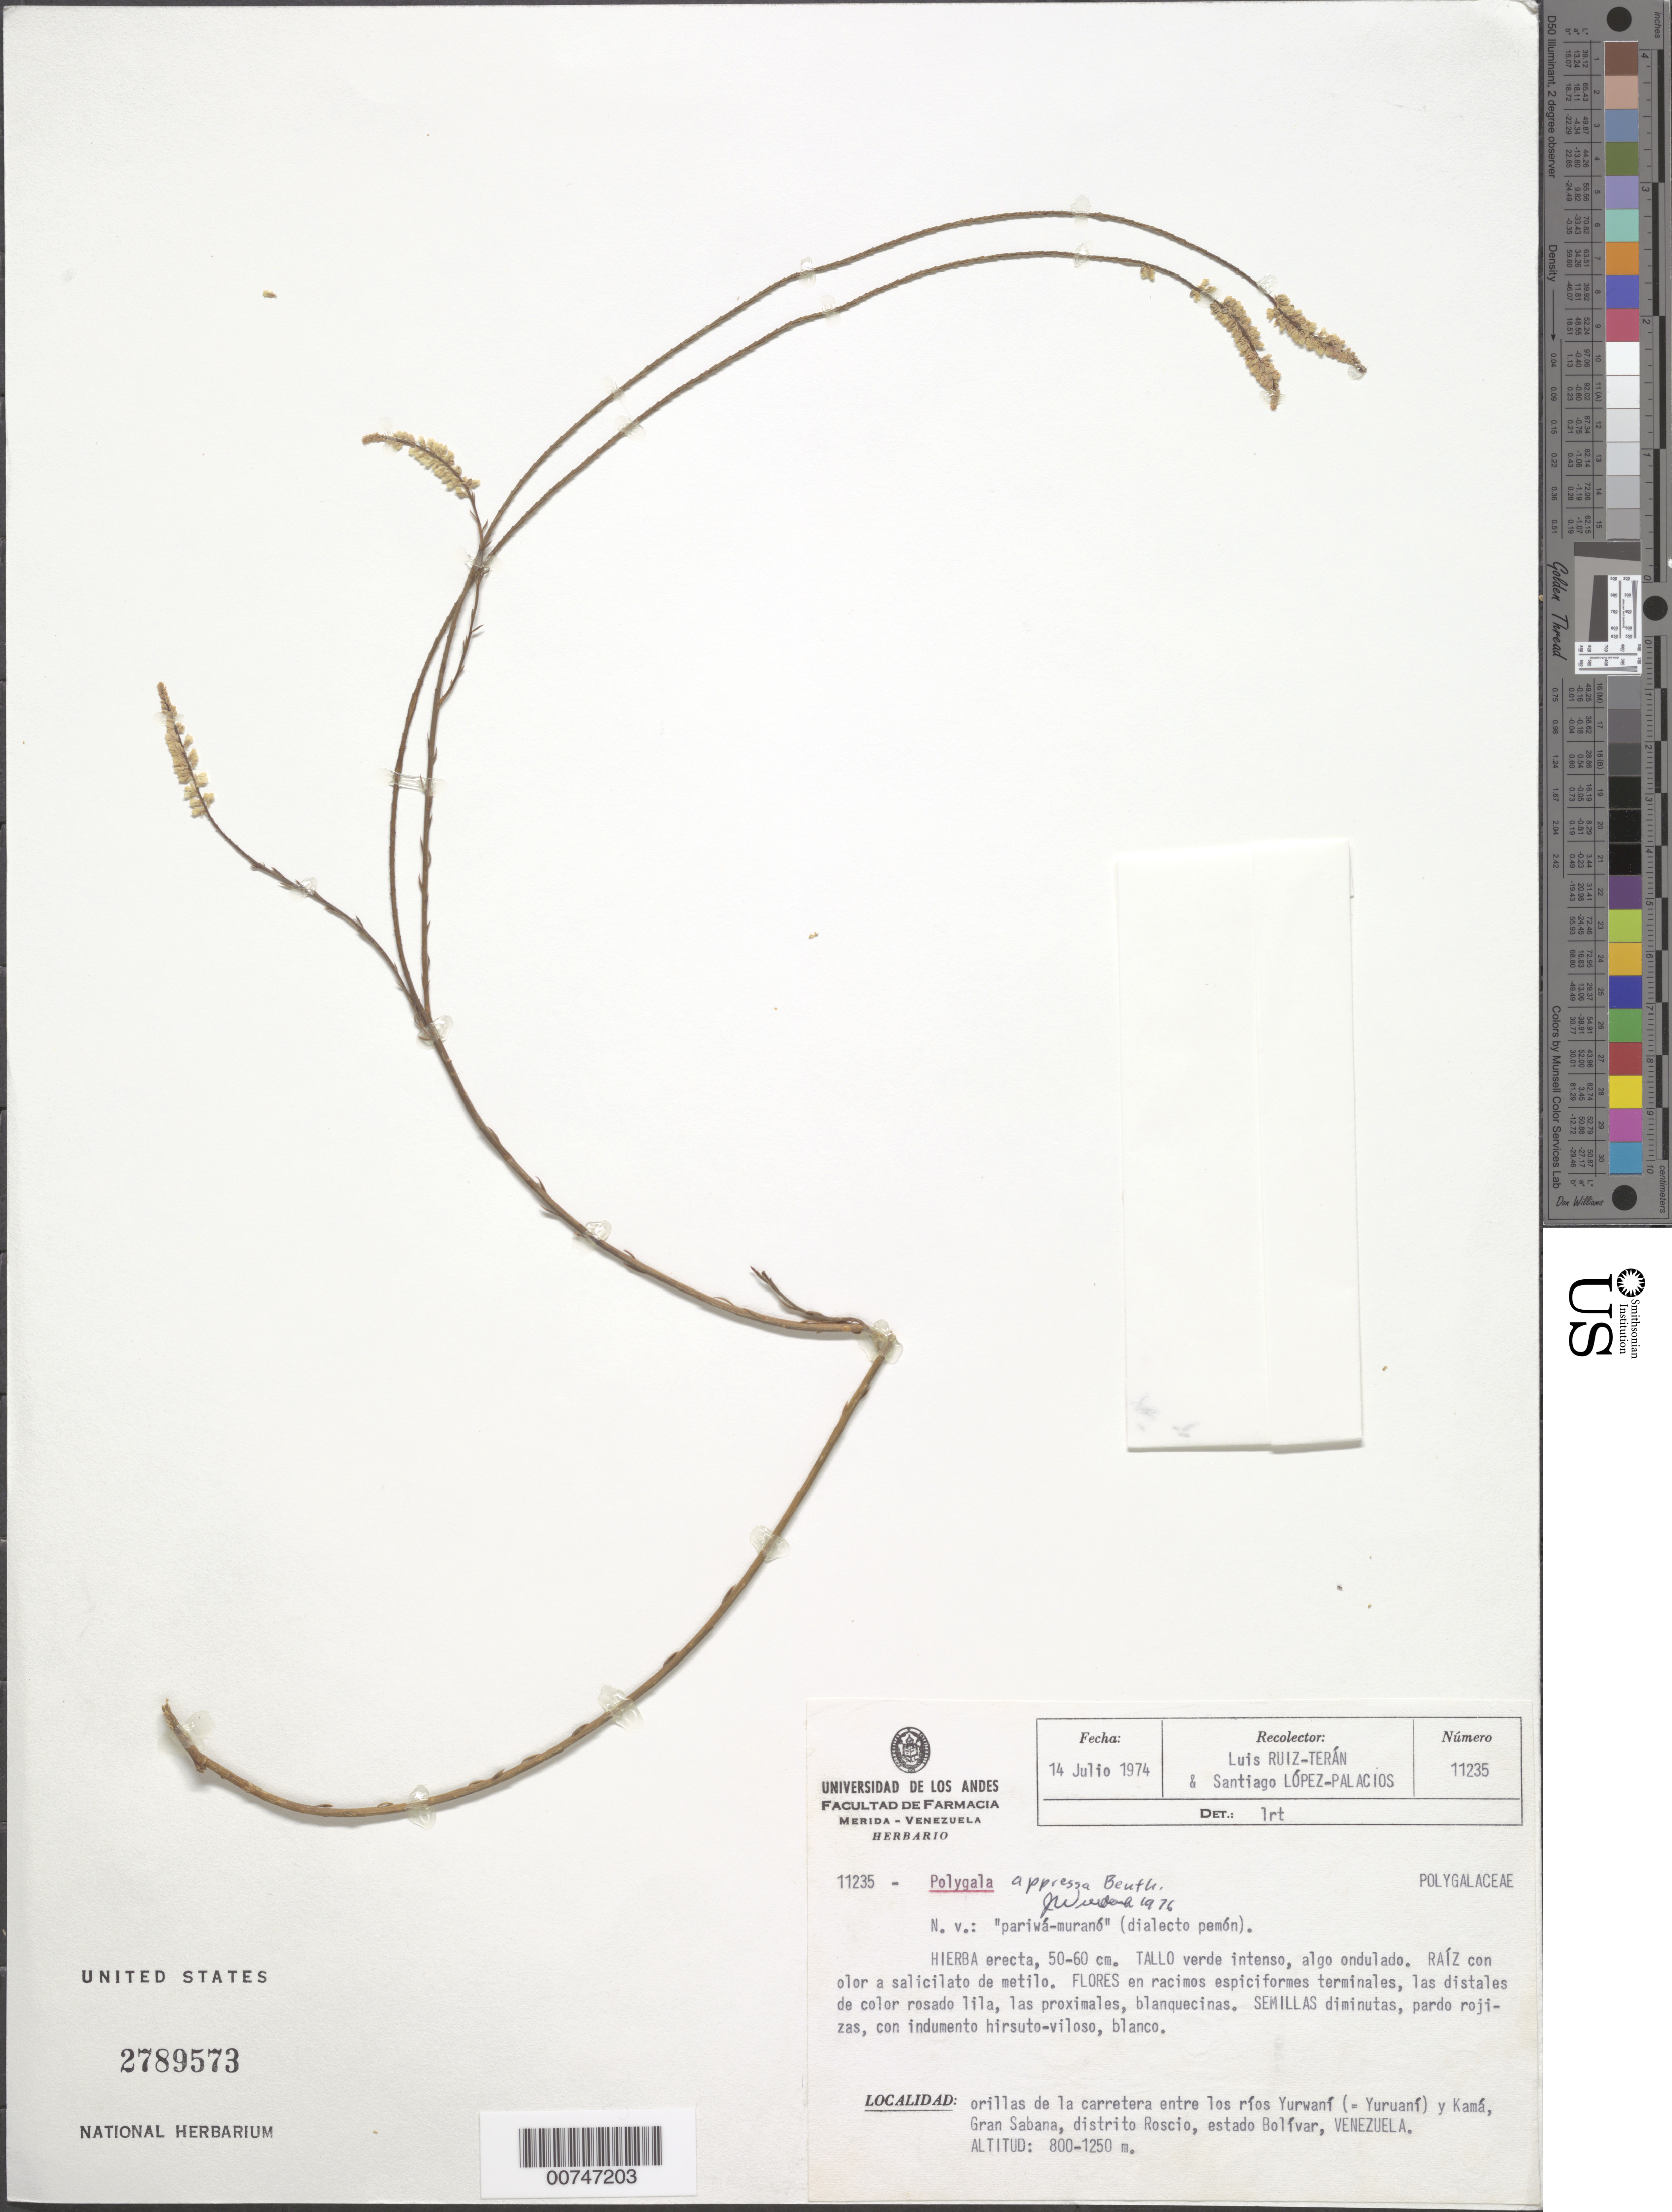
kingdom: Plantae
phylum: Tracheophyta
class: Magnoliopsida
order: Fabales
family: Polygalaceae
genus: Polygala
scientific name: Polygala appressa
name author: Benth.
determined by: Wurdack, John J., (US), US (UNITED STATES)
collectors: L. E. Ruíz-Terán & S. López-Palacios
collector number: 11235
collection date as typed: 14-Jul-74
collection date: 1974-07-14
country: Venezuela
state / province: Bolívar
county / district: Roscio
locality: Grand Sabana, betw. Río Yurwaní and Río Kamá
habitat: Along road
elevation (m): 800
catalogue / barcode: US 2789573